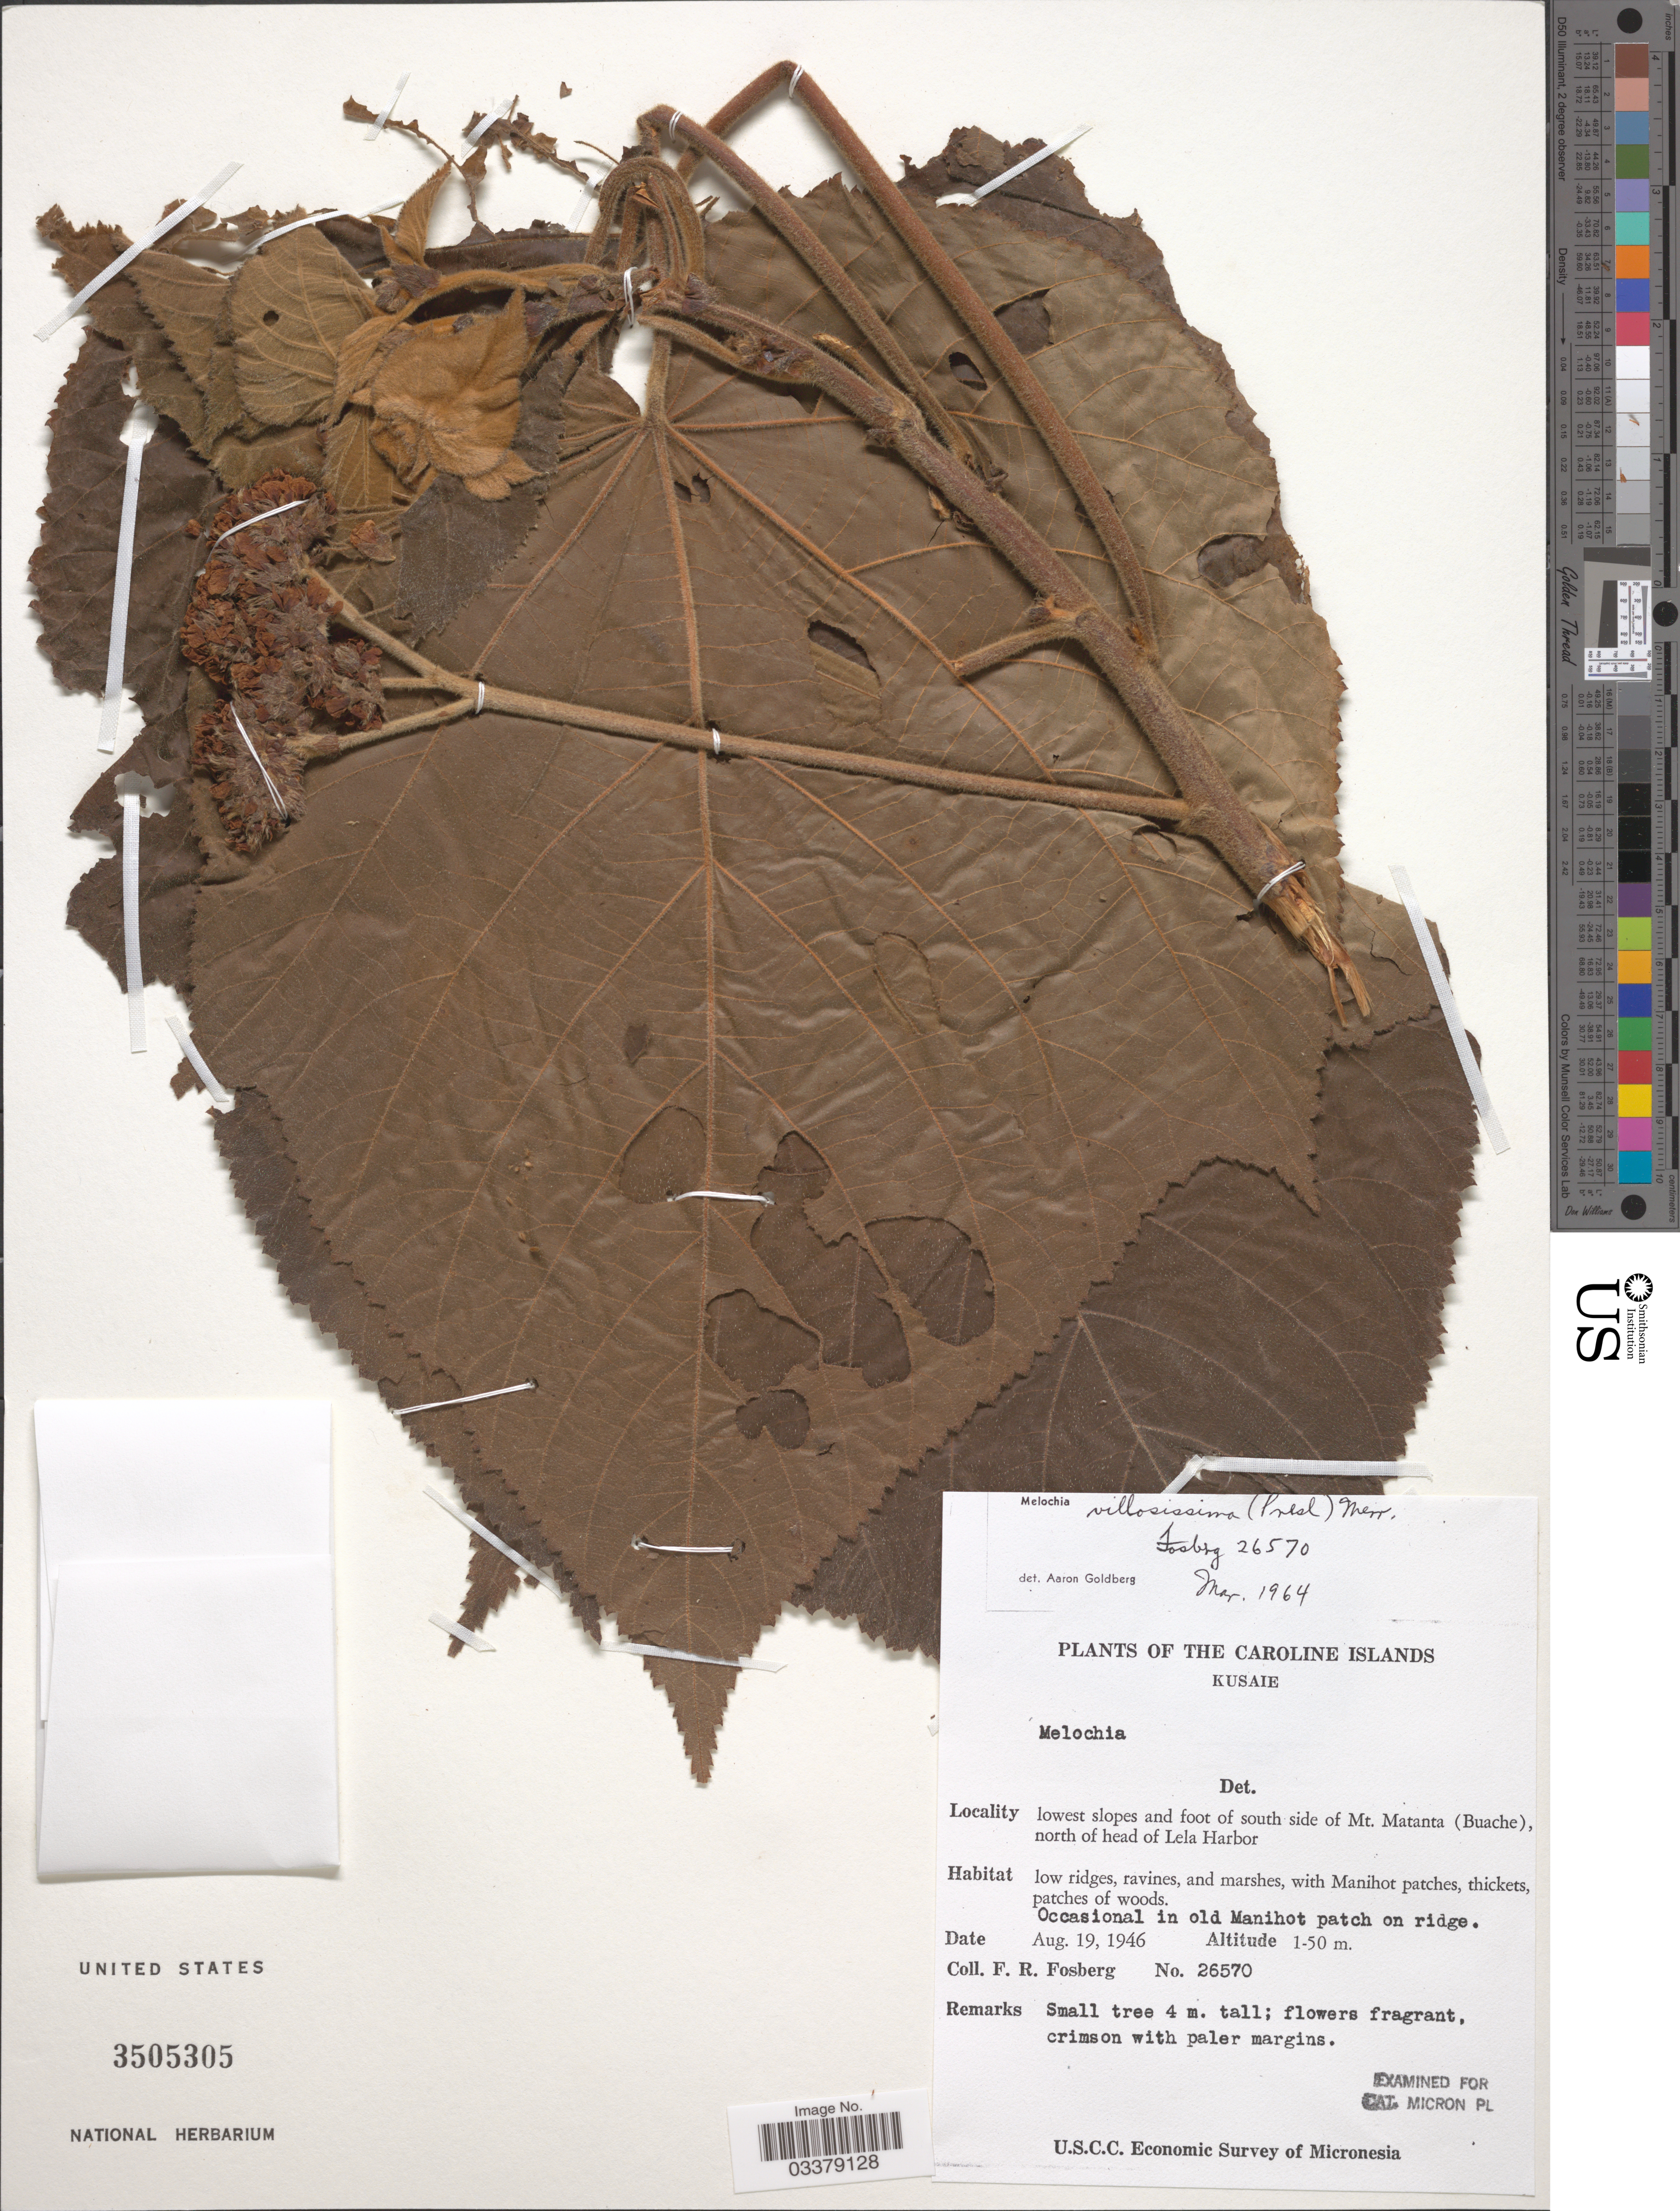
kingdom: Plantae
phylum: Tracheophyta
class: Magnoliopsida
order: Malvales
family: Malvaceae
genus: Melochia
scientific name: Melochia villosissima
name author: (C. Presl) Merr.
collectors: F. R. Fosberg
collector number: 26570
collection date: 1946-08-19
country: Micronesia, Federated States of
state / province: Kosrae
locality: The Caroline Islands. Kusaie. Lowest slopes and foot of south side of Mt. Matanta (Buache), north of head of Lela Harbor.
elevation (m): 1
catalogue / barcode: US 3505305